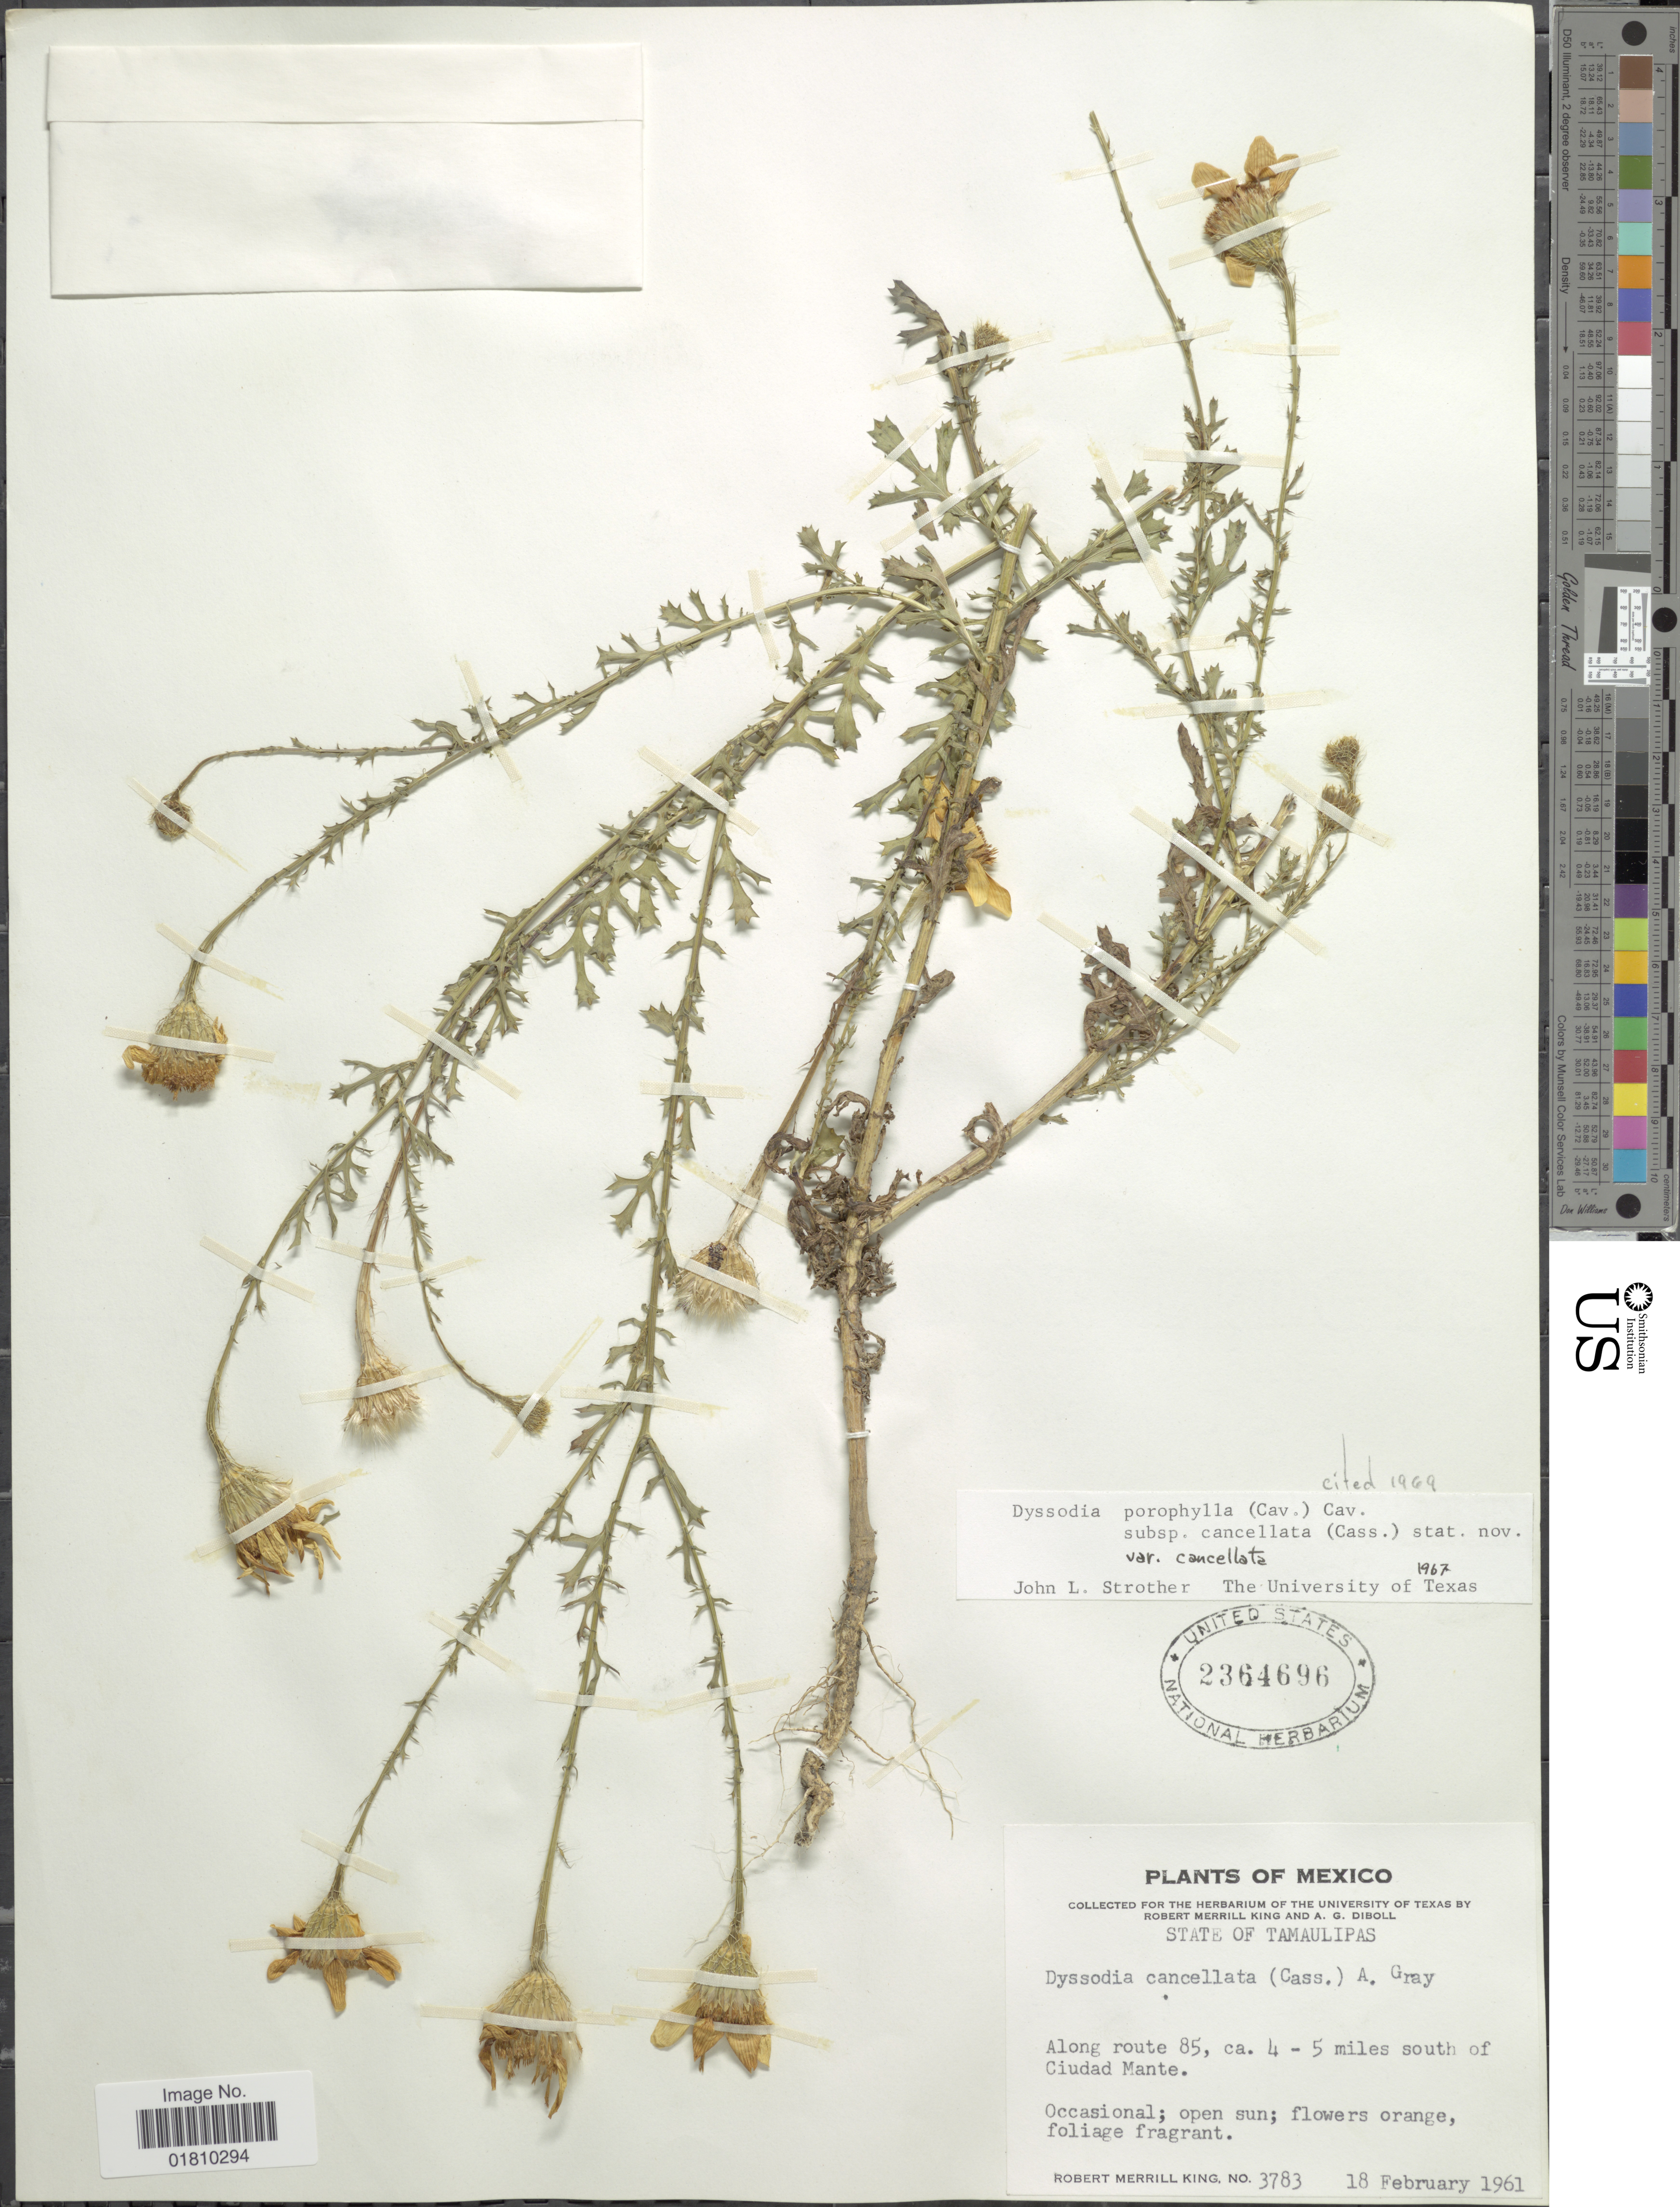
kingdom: Plantae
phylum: Tracheophyta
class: Magnoliopsida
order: Asterales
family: Asteraceae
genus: Adenophyllum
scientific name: Adenophyllum porophyllum var. cancellatum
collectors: R. M. King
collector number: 3783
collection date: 1961-02-18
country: Mexico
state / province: Tamaulipas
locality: Along route 85, ca. 4-5 miles south of Ciudad Mante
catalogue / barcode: US 2364696